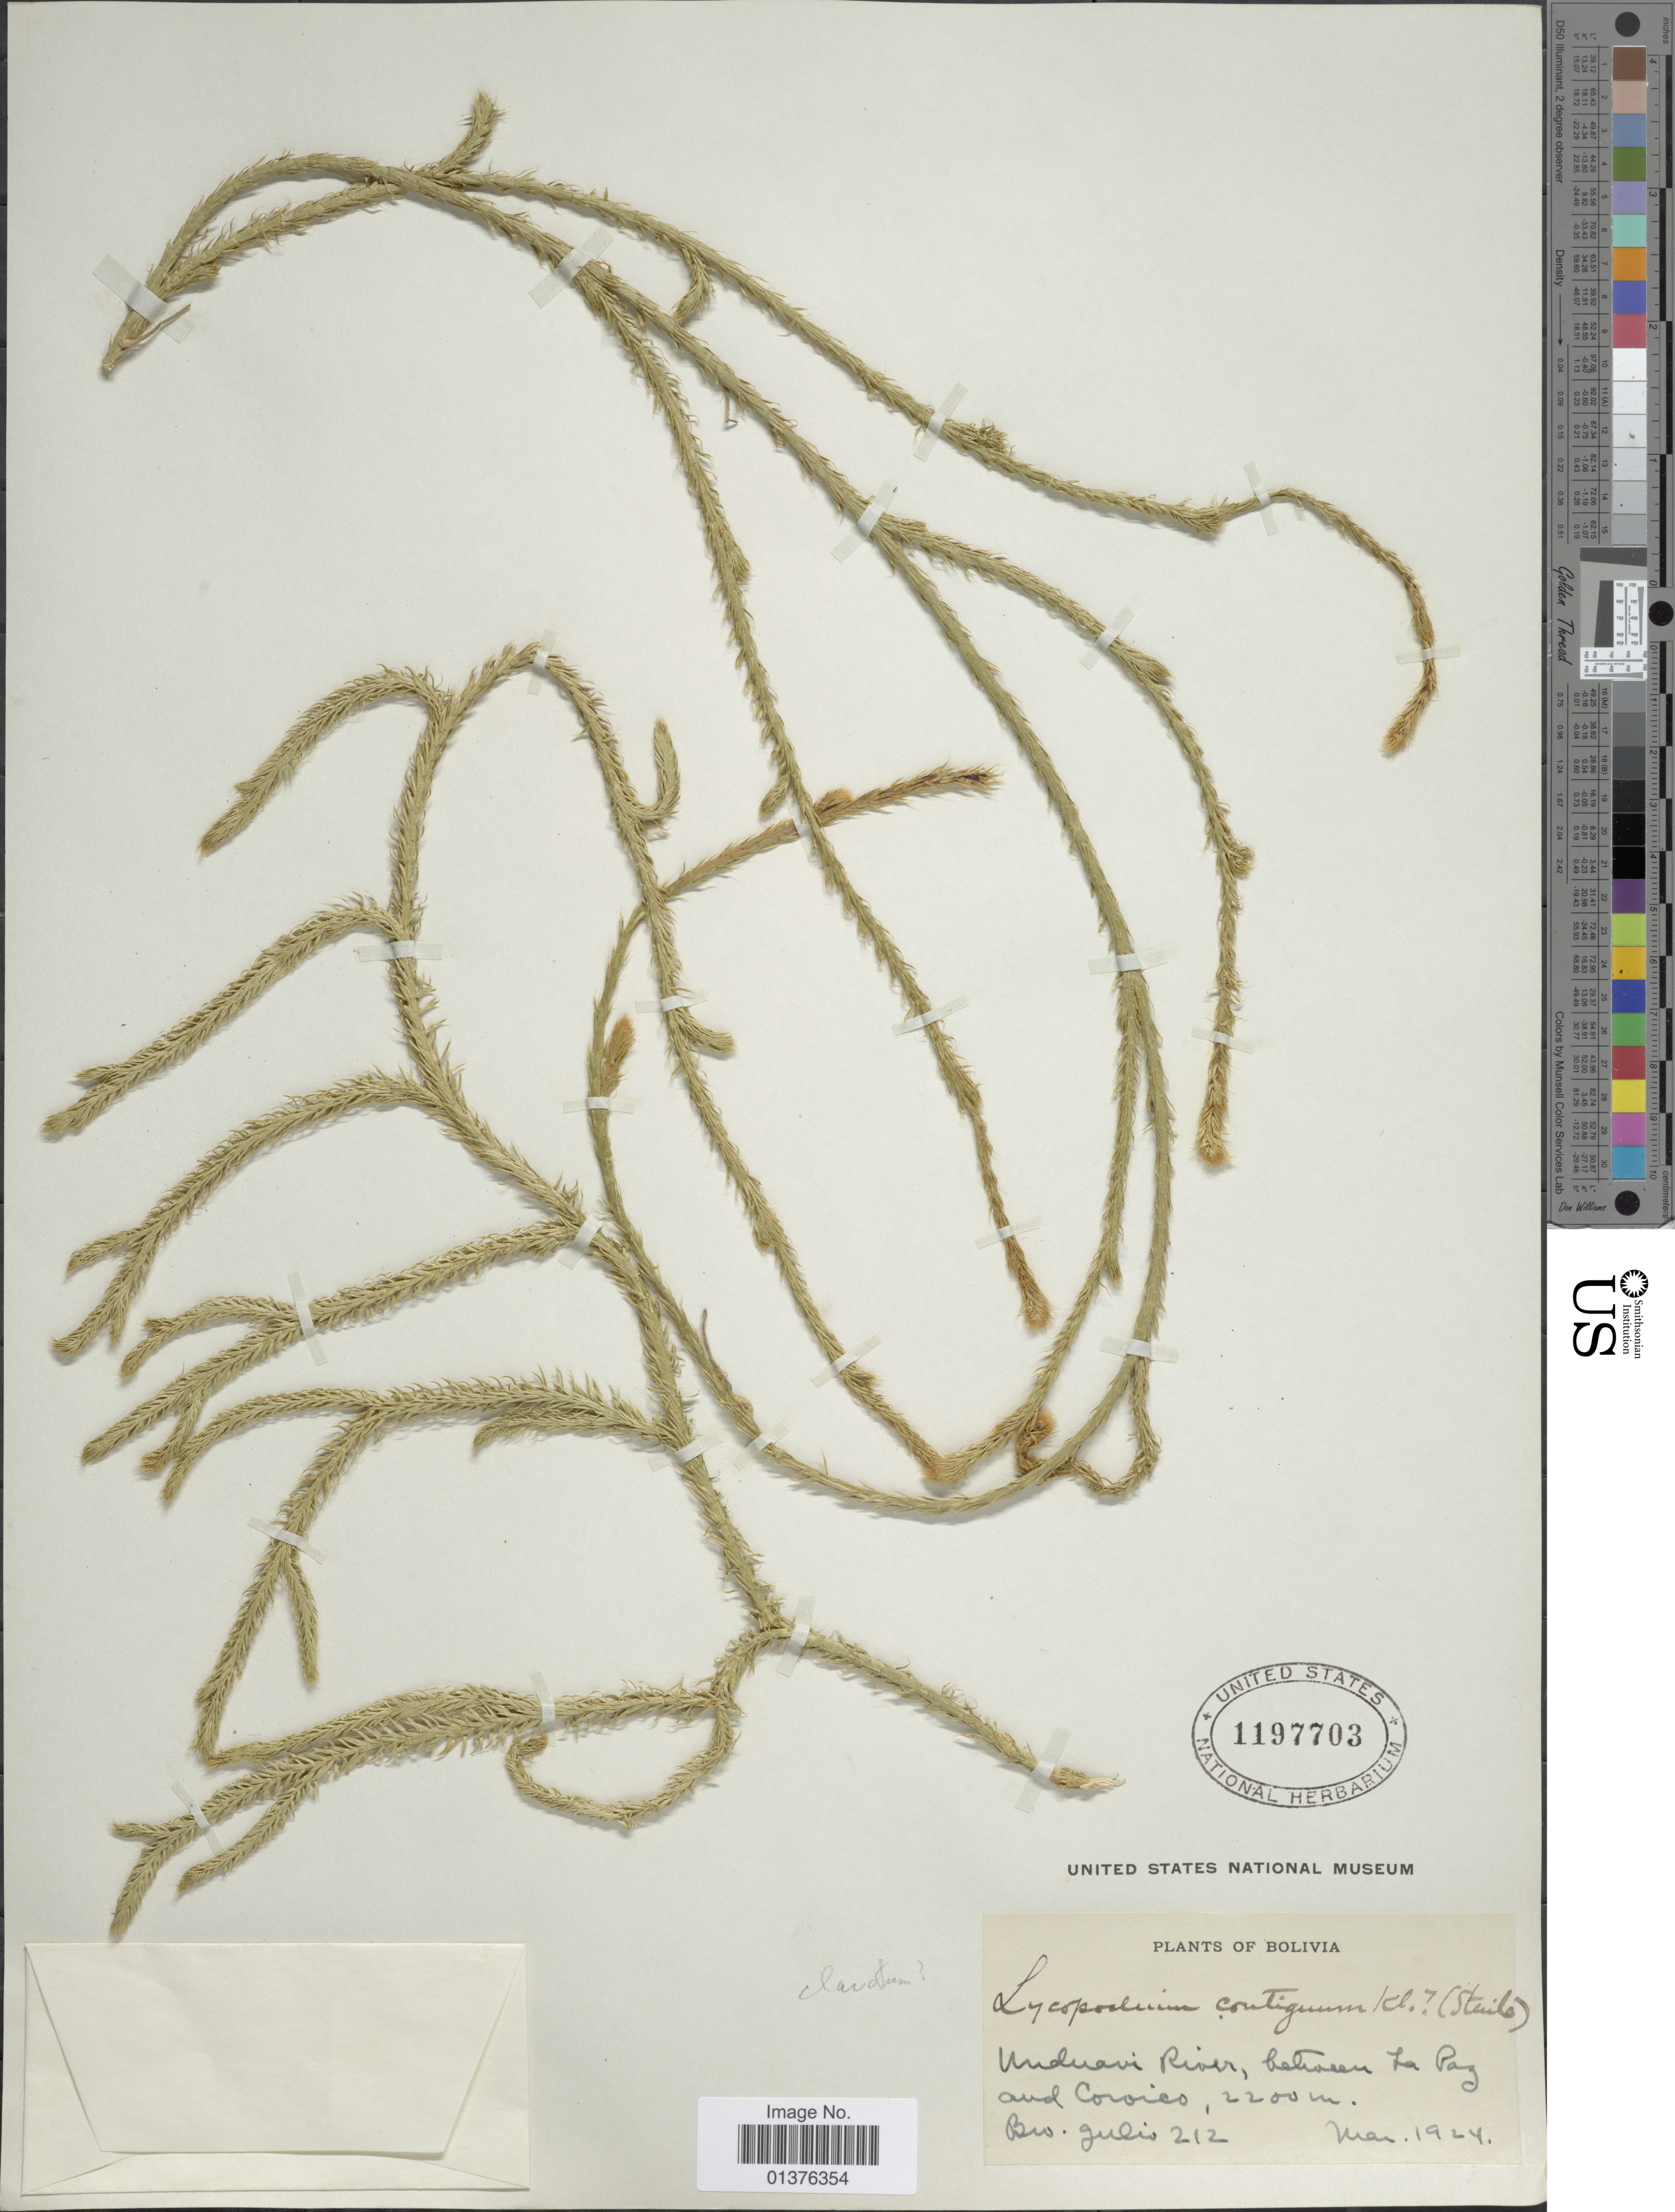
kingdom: Plantae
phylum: Tracheophyta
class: Lycopodiopsida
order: Lycopodiales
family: Lycopodiaceae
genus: Lycopodium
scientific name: Lycopodium clavatum subsp. contiguum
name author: (Klotzsch) B. Øllg.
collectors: Bro. Julio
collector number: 212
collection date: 1924-03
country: Bolivia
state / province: La Paz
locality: Unduavi River, between La Paz and Coroica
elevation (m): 2200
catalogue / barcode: US 1197703